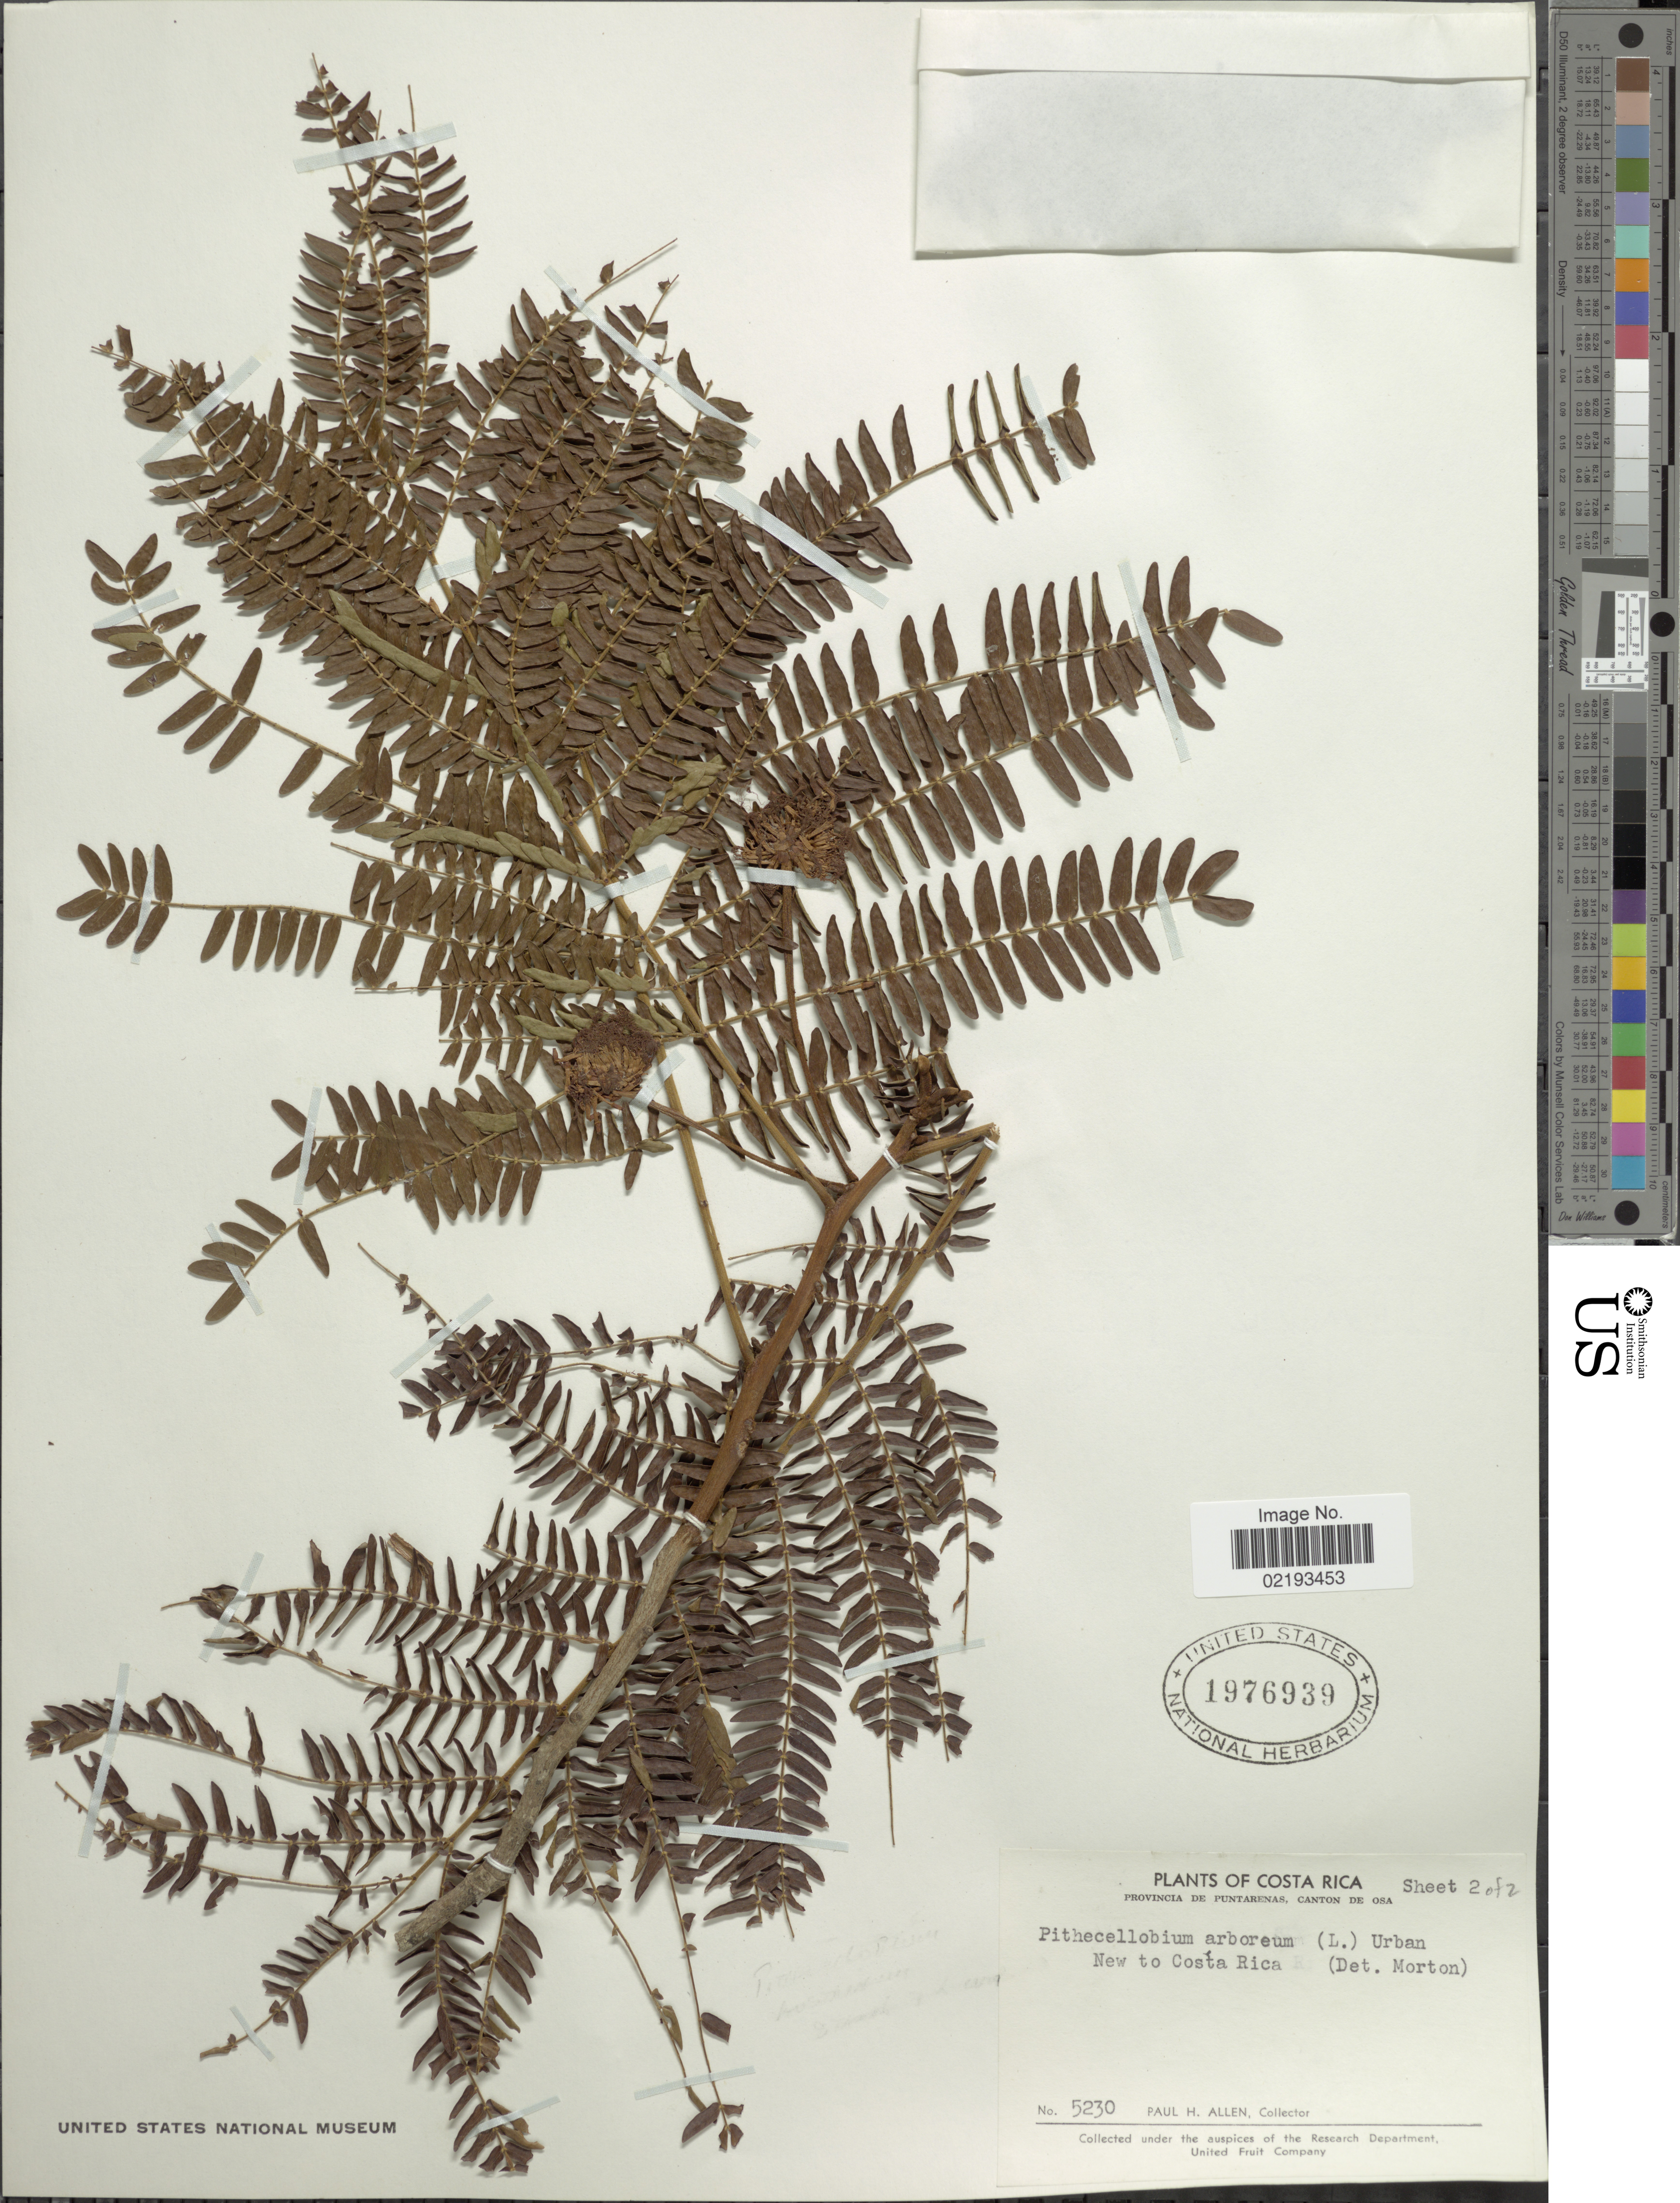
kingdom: Plantae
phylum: Tracheophyta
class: Magnoliopsida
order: Fabales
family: Fabaceae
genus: Cojoba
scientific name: Cojoba arborea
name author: (L.) Britton & Rose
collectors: P. H. Allen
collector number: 5230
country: Costa Rica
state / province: Puntarenas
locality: Canton de Osa, New to Costa Rica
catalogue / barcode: US 1976939